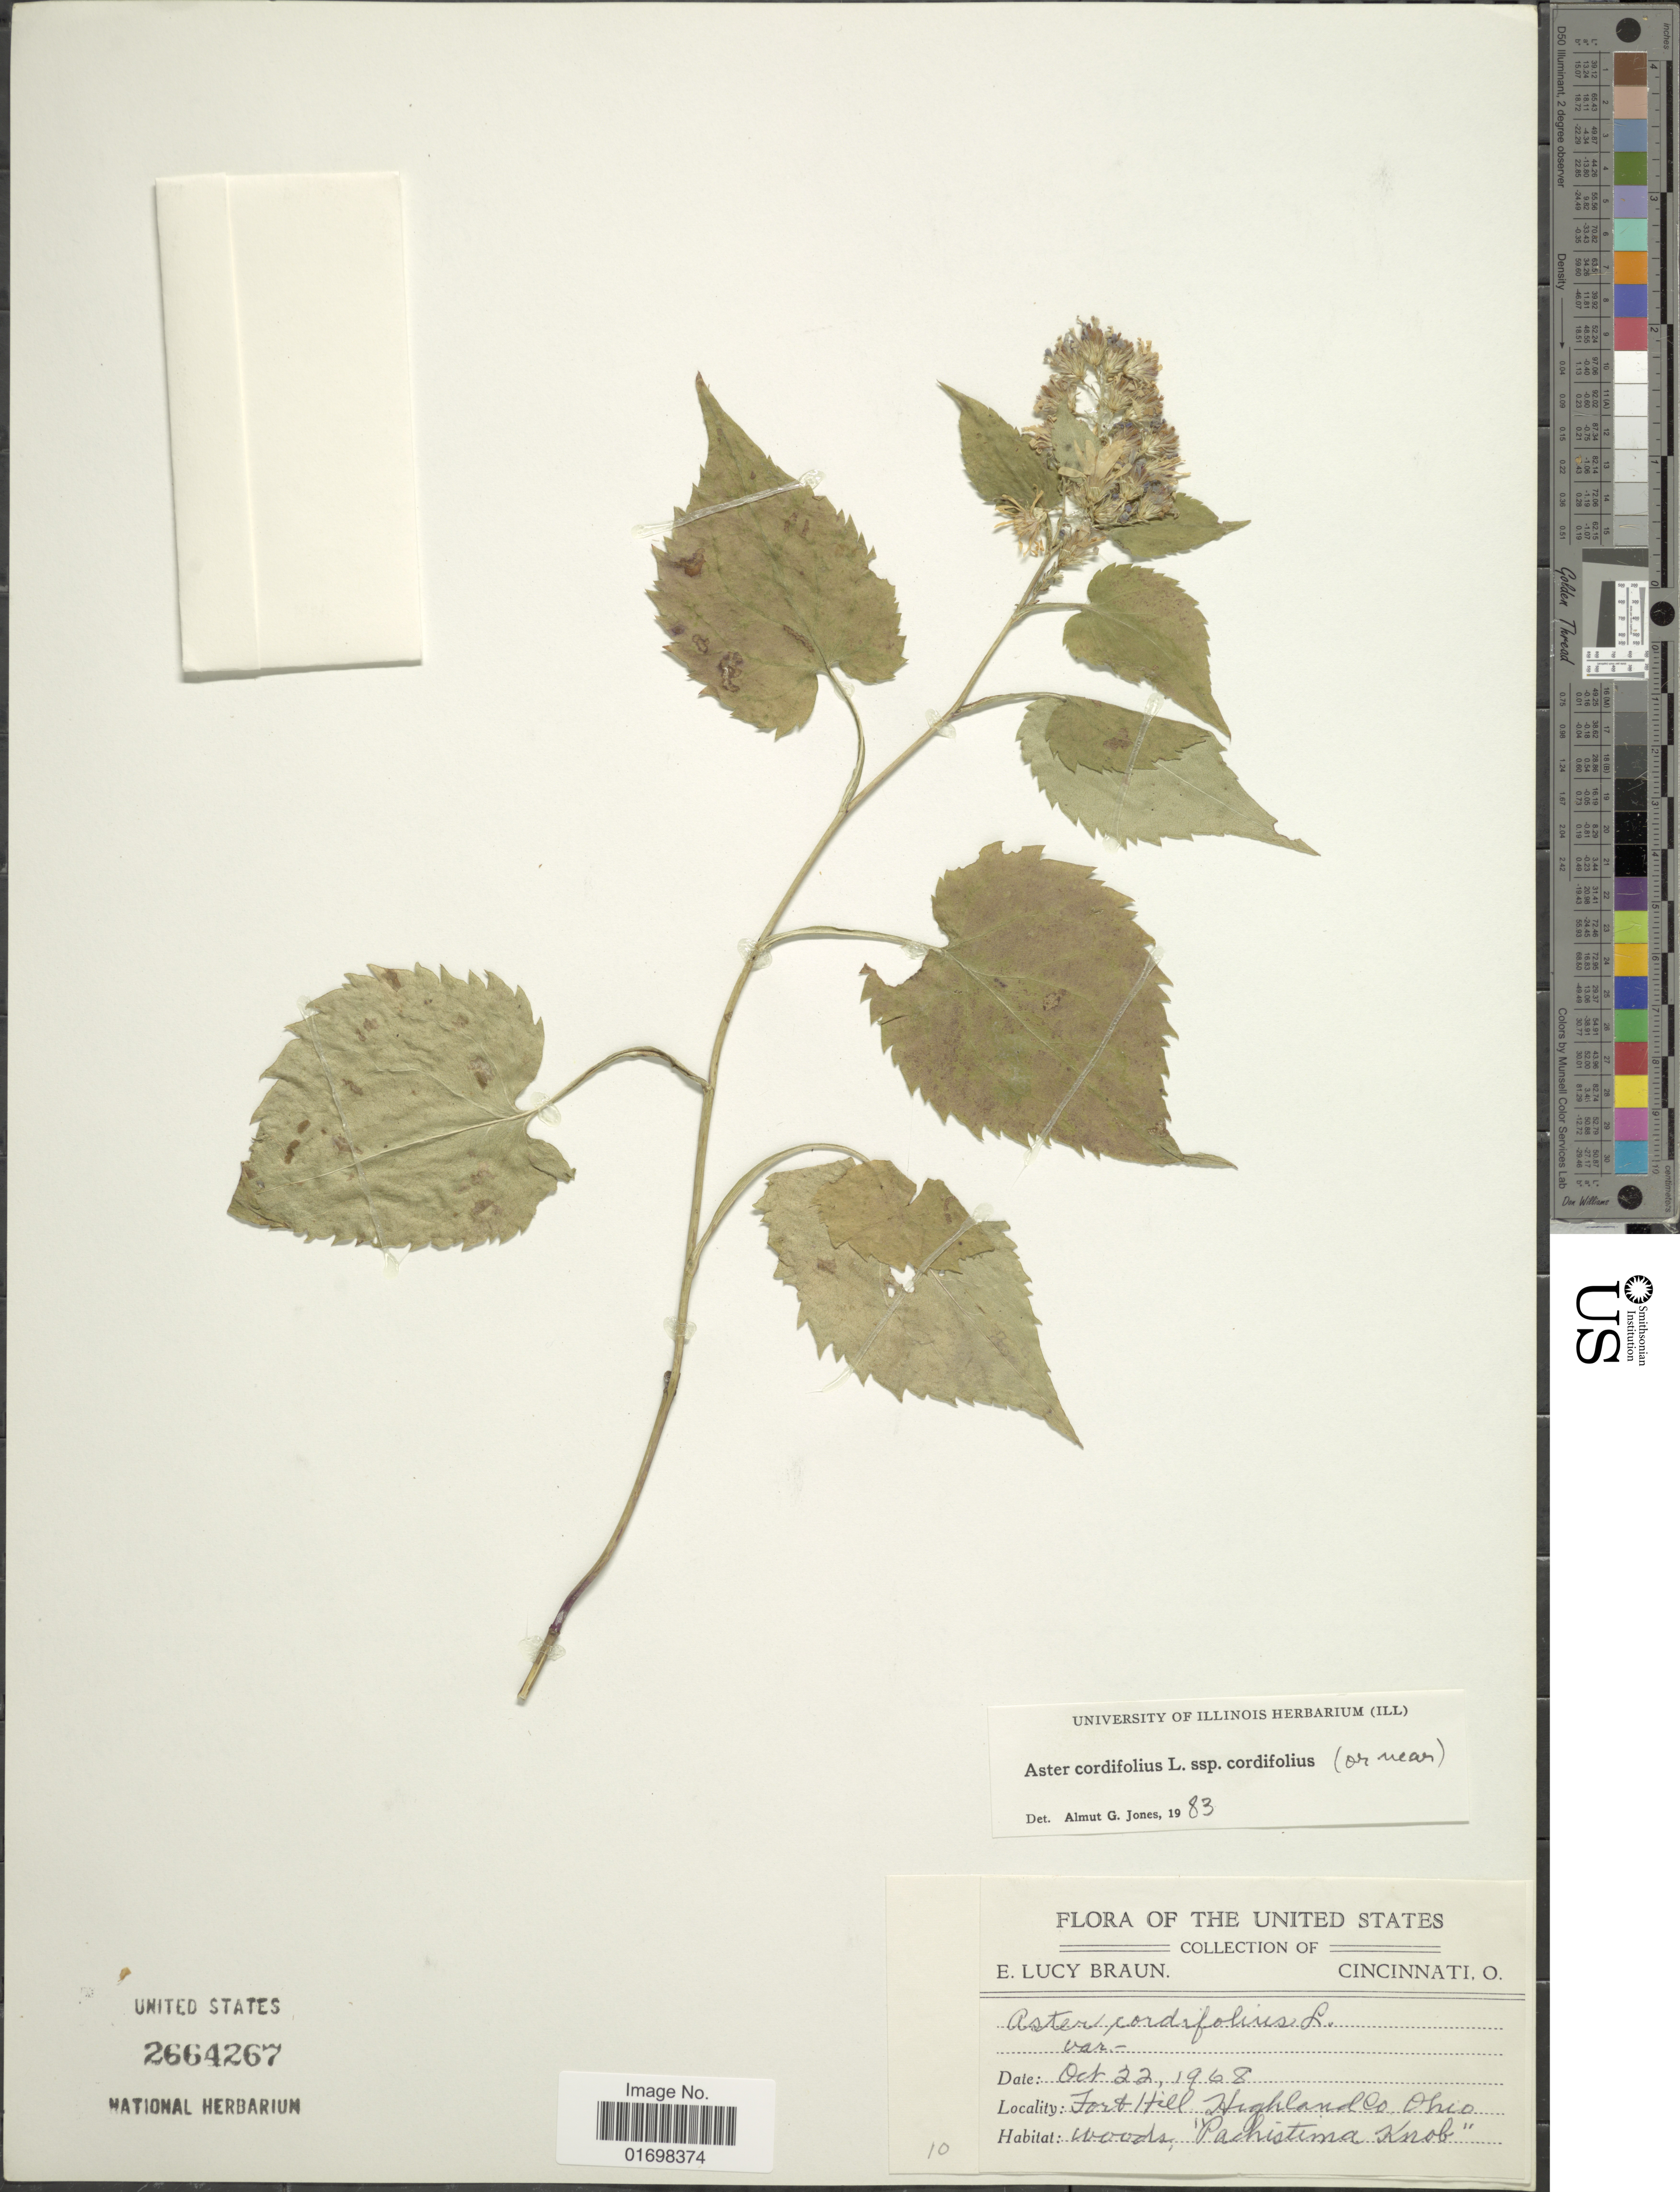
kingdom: Plantae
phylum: Tracheophyta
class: Magnoliopsida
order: Asterales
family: Asteraceae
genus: Symphyotrichum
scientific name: Symphyotrichum cordifolium var. cordifolium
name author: (L.) G.L. Nesom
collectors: E. L. Braun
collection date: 1968-10-22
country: United States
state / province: Ohio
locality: Fort Hill, Highlands Co Ohio.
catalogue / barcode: US 2664267